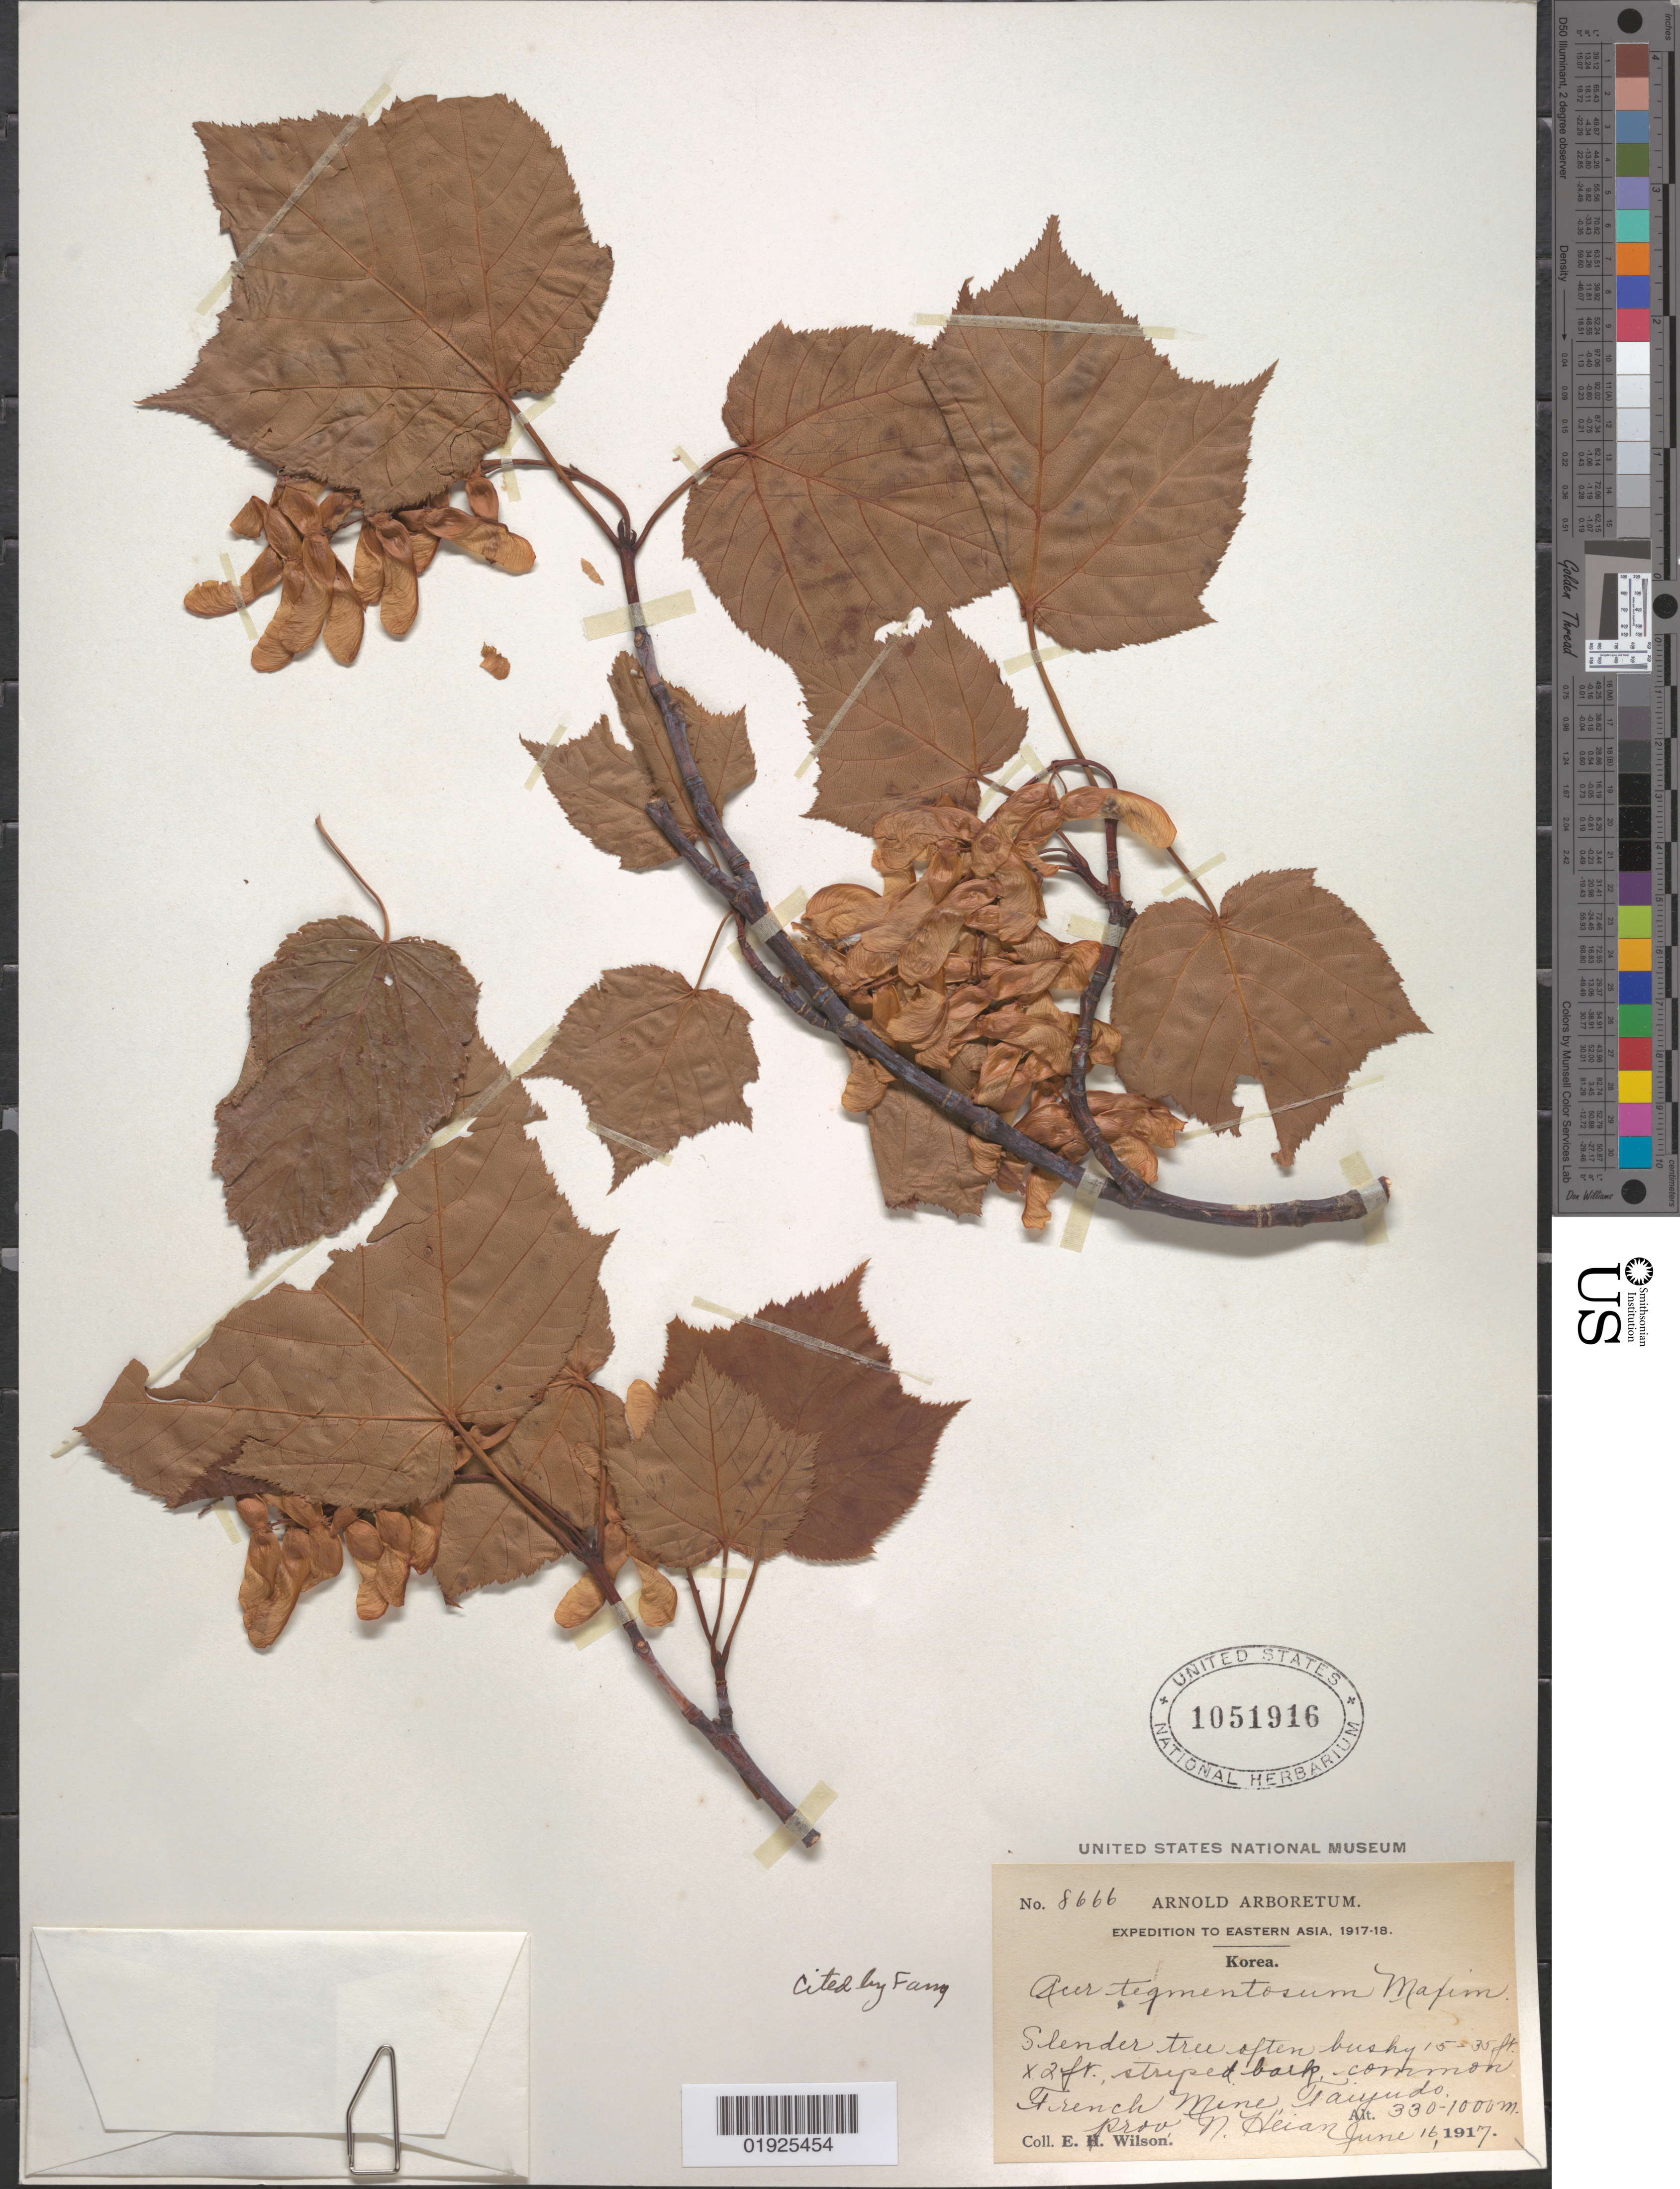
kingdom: Plantae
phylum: Tracheophyta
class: Magnoliopsida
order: Sapindales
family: Sapindaceae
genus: Acer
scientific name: Acer tegmentosum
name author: Maxim.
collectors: E. H. Wilson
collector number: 8666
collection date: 1917-06-16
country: North Korea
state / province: North Heian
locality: Prov. N. Heian. French Mine, Taiydo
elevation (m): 330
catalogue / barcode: US 1051916